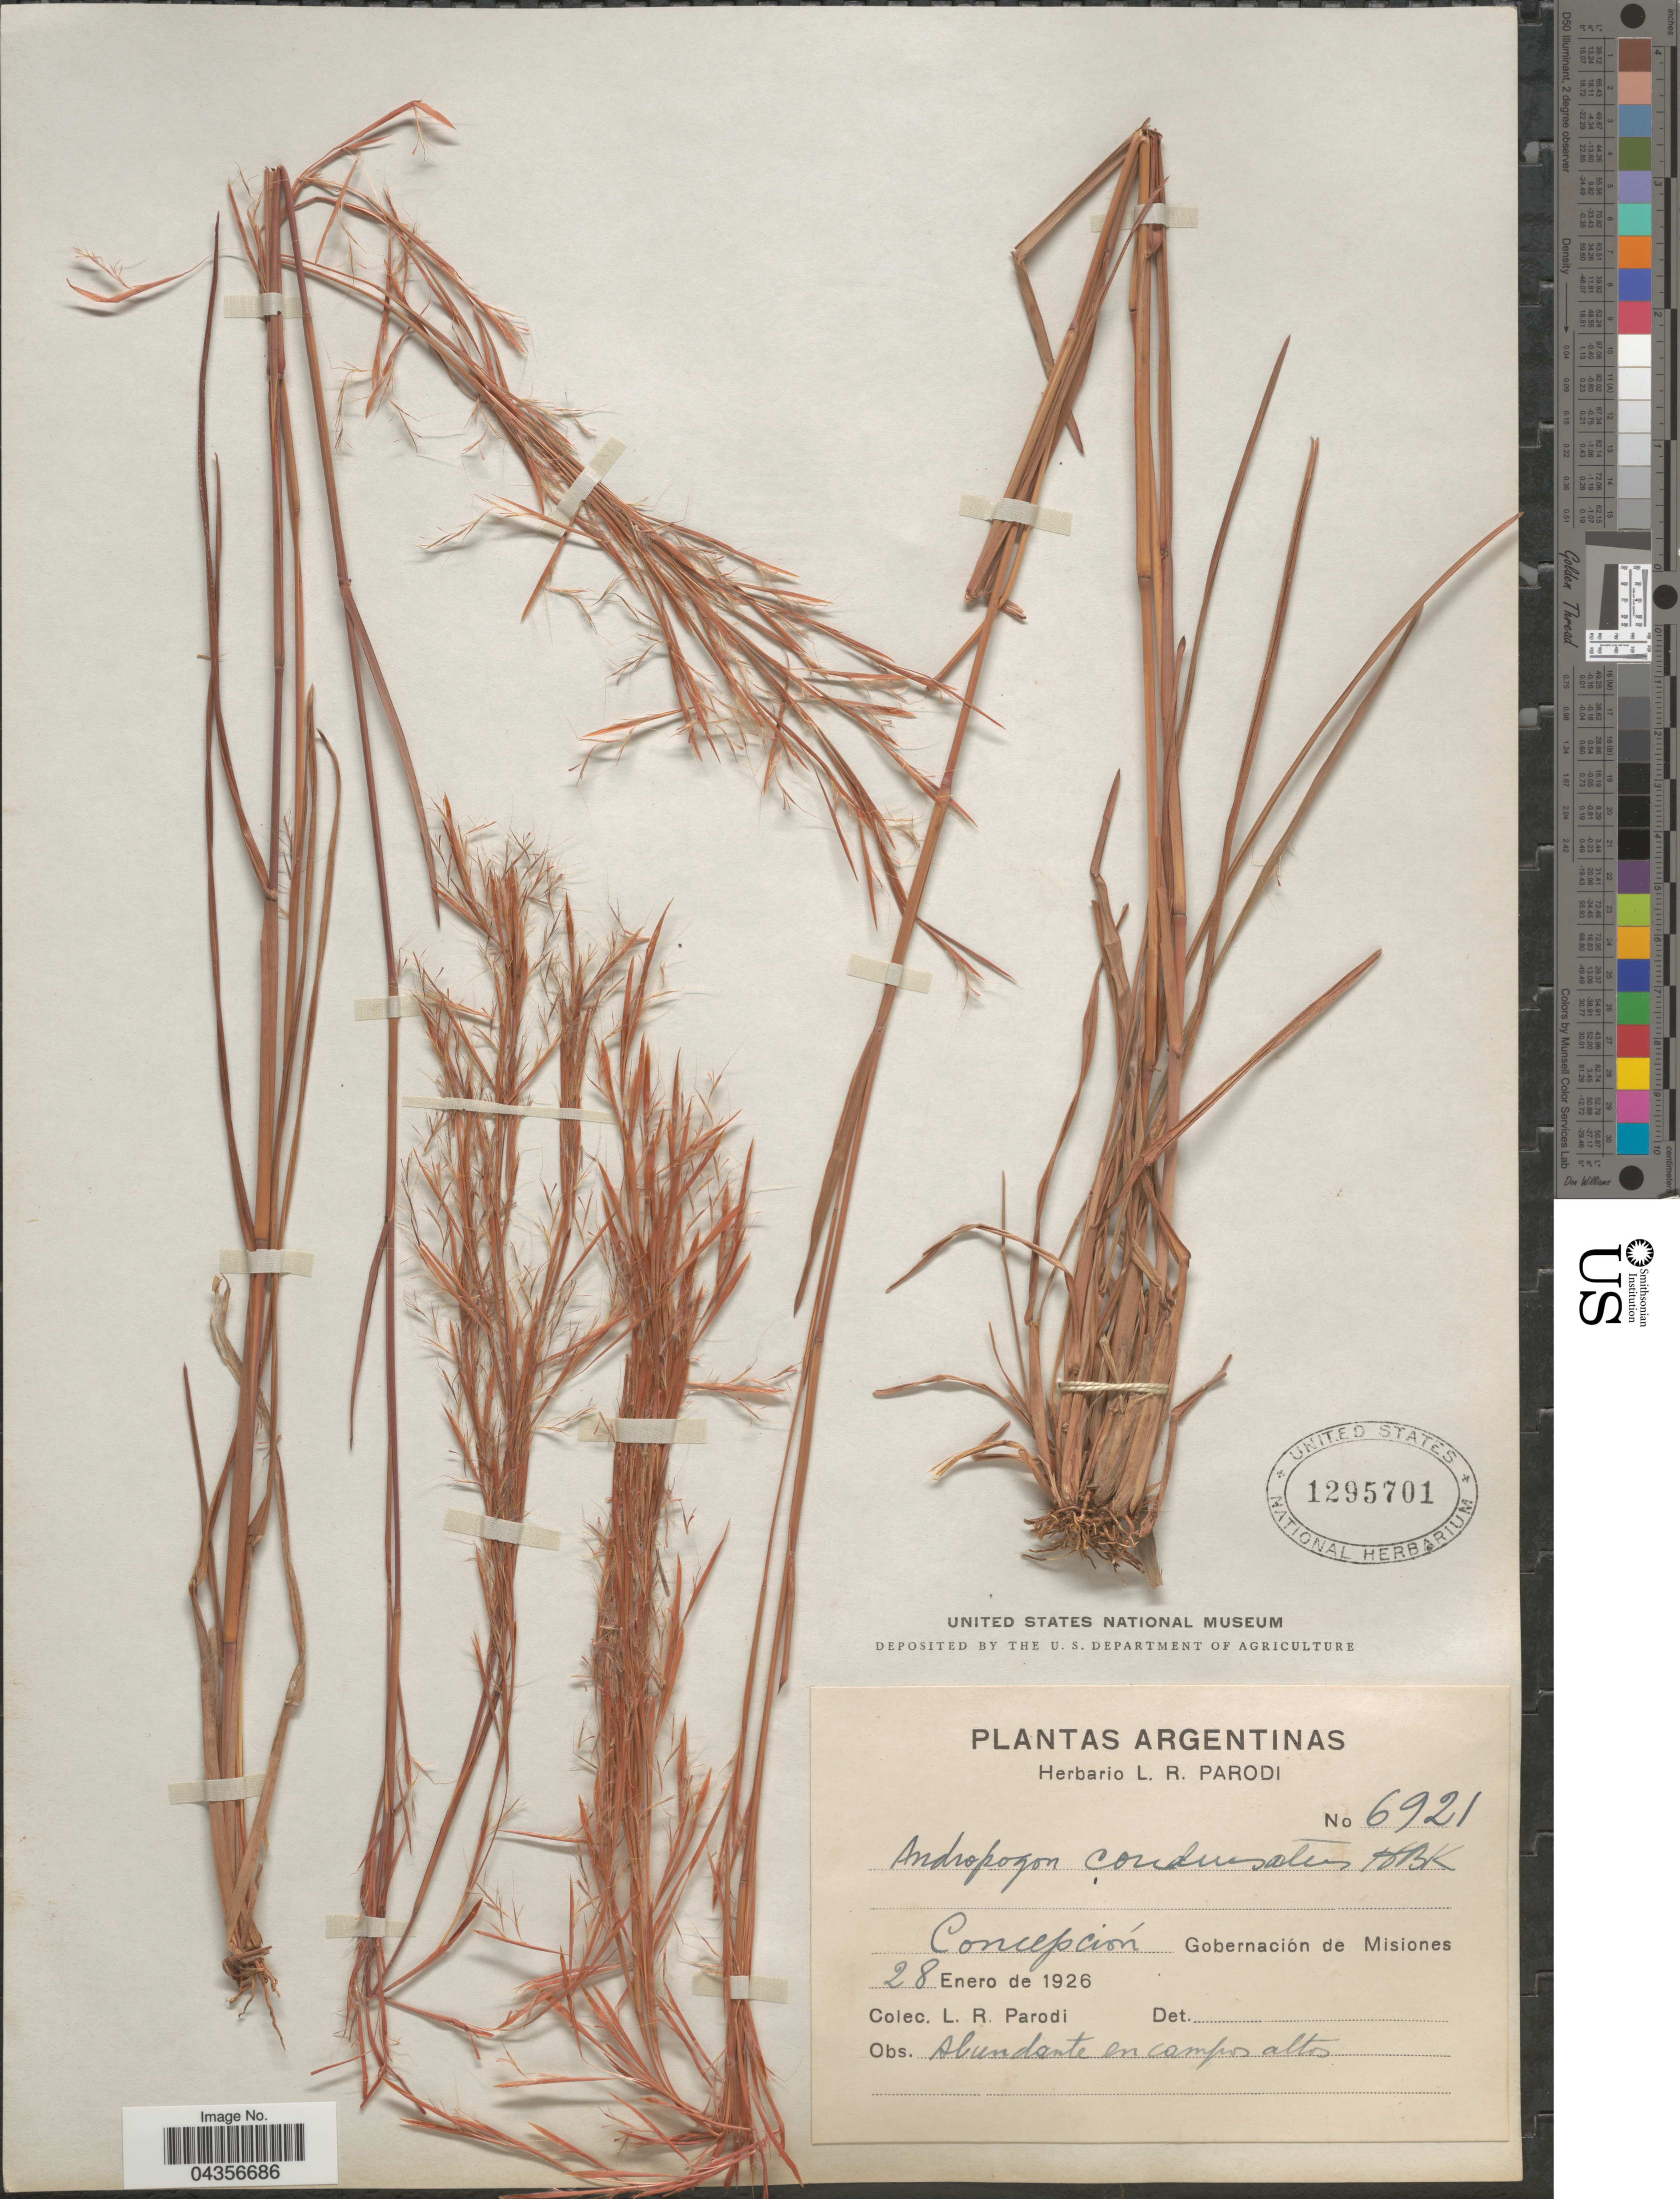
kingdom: Plantae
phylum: Tracheophyta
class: Liliopsida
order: Poales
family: Poaceae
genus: Schizachyrium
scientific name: Schizachyrium microstachyum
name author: (Desv. ex Ham.) Roseng. et al.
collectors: L. R. Parodi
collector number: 6921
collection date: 1926-01-28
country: Argentina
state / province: Misiones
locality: Concepción. Gobernación de Misiones.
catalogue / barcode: US 1295701